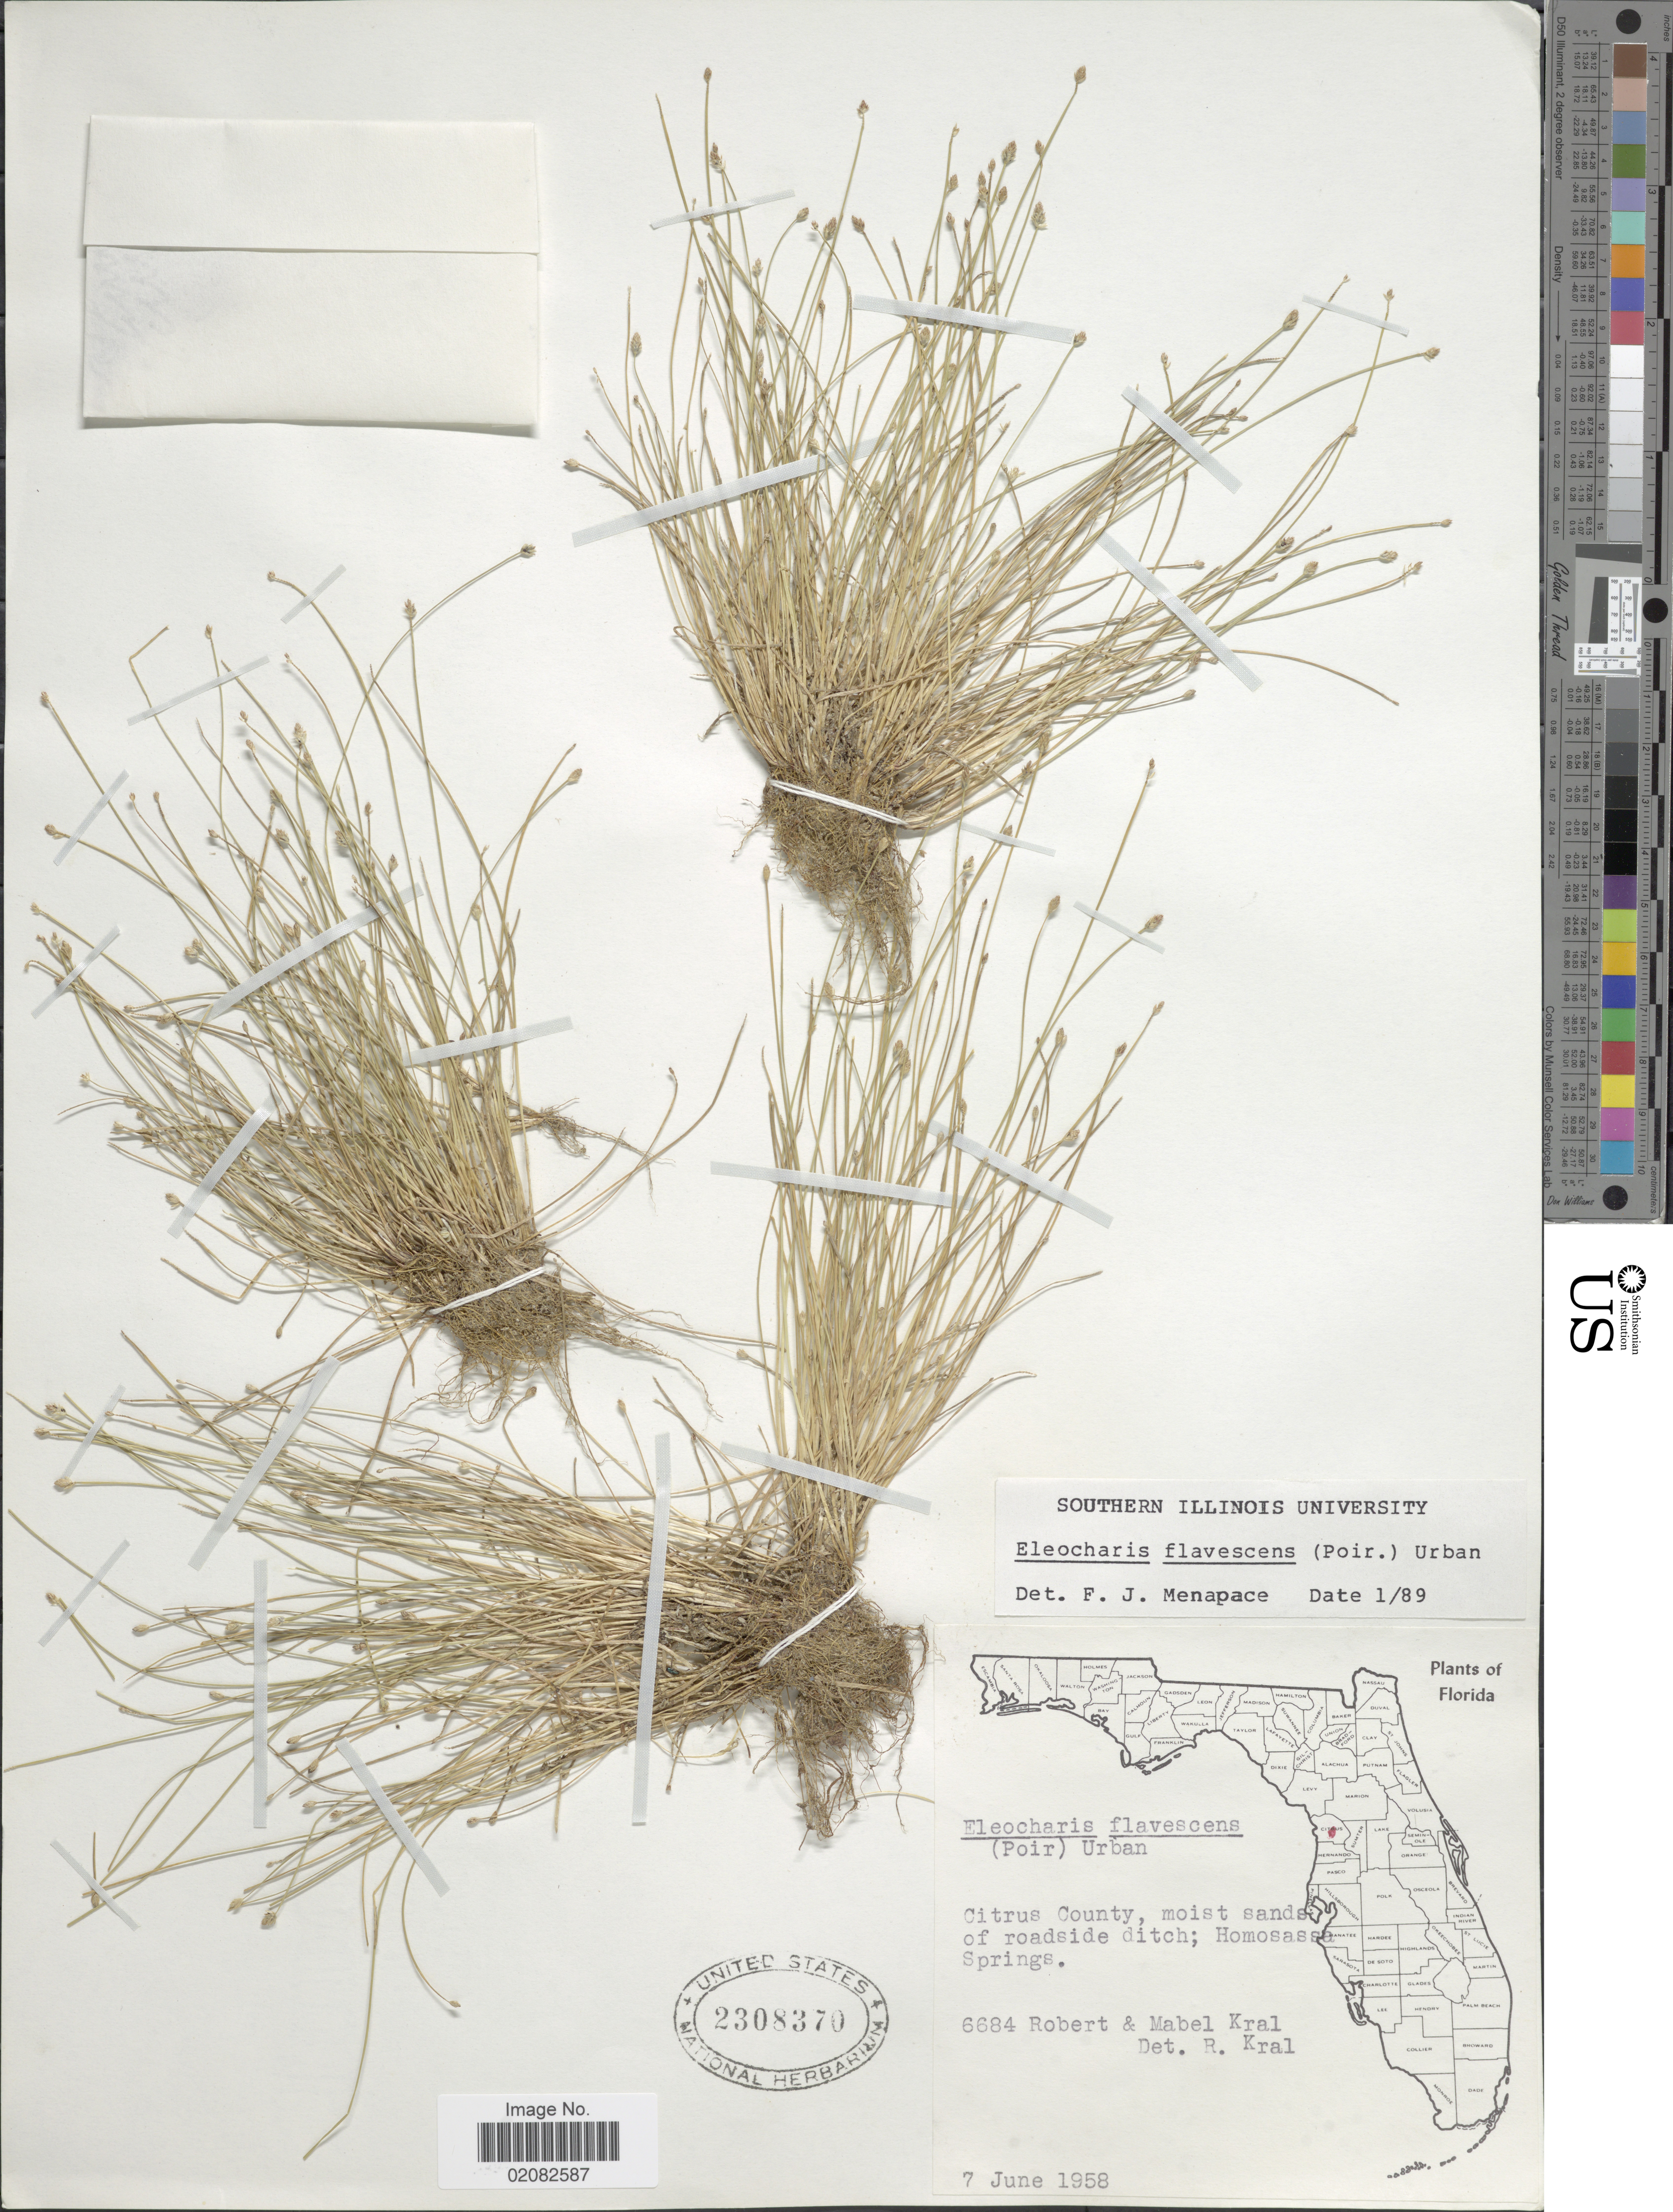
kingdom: Plantae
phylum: Tracheophyta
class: Liliopsida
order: Poales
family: Cyperaceae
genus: Eleocharis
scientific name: Eleocharis flavescens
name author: (Poir.) Urb.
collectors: R. Kral & M. Kral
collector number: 6684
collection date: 1958-06-07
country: United States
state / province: Florida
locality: Homosassa Springs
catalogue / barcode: US 2308370